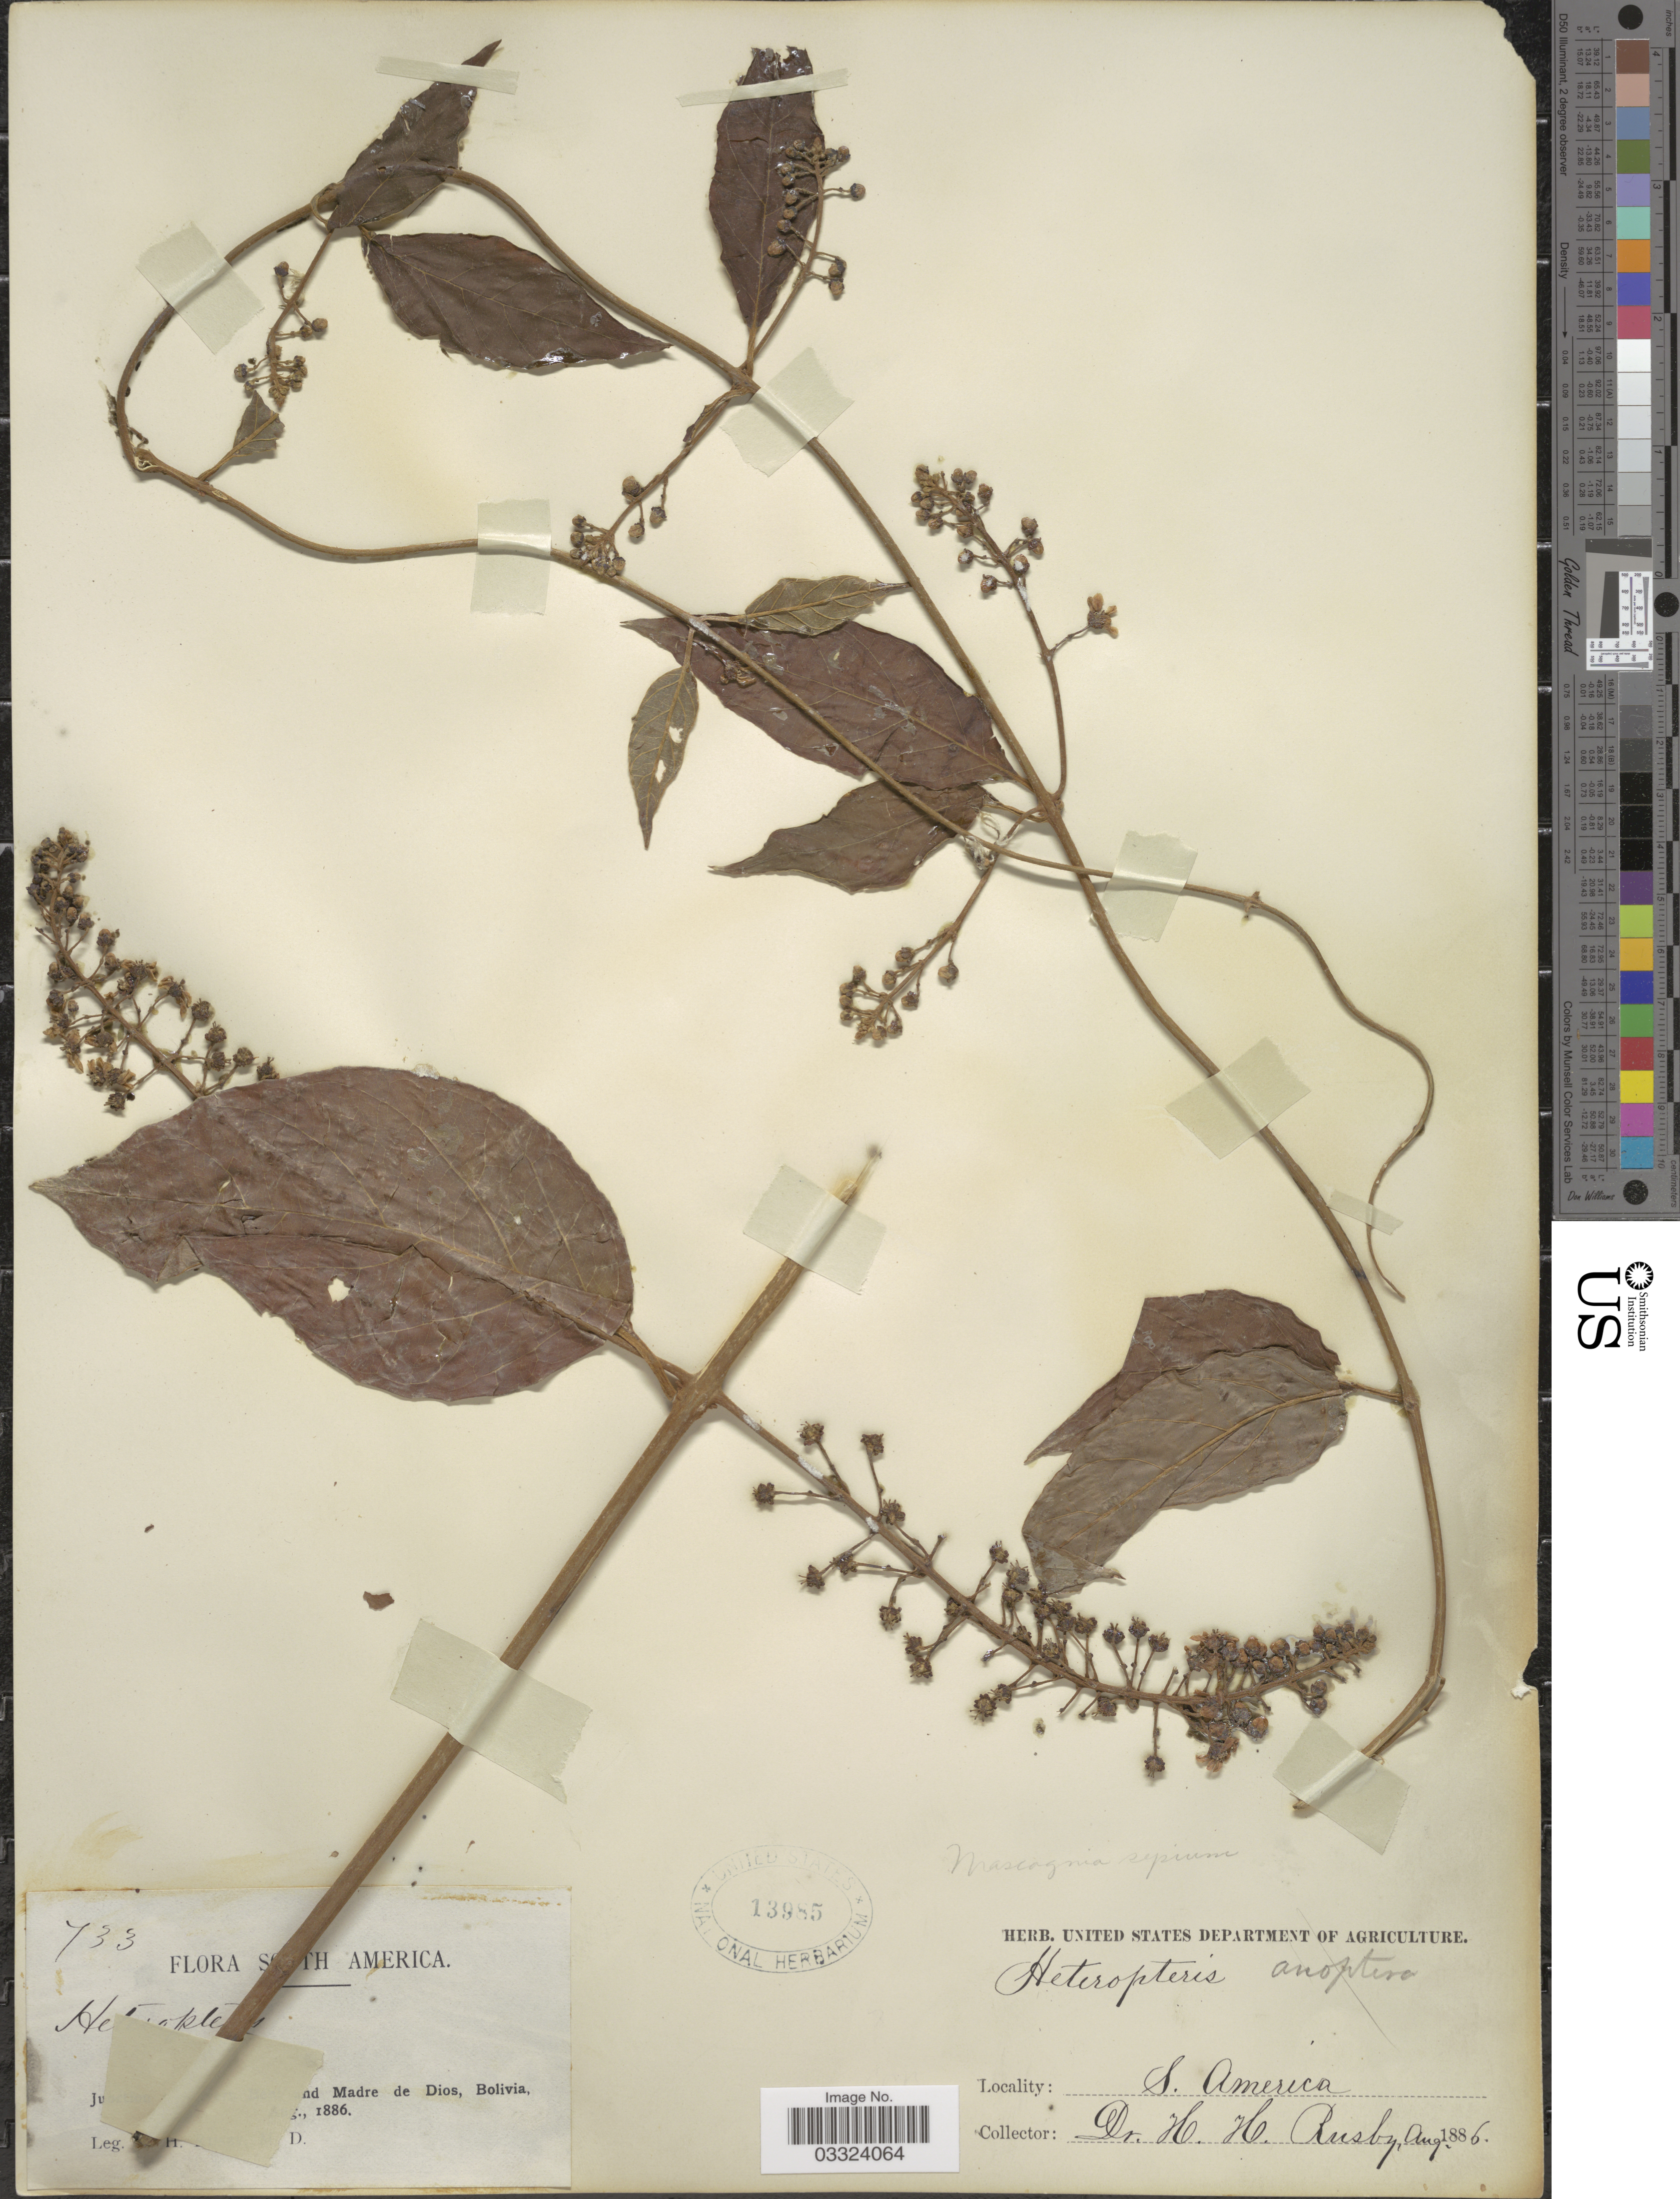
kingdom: Plantae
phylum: Tracheophyta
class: Magnoliopsida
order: Malpighiales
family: Malpighiaceae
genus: Mascagnia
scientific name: Mascagnia sepium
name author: (A. Juss.) Griseb.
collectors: H. H. Rusby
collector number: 733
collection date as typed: Aug., 1886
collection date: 1886-08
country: Bolivia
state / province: Beni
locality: Junction of Rivers Beni and Madre de Dios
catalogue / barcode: US 13985